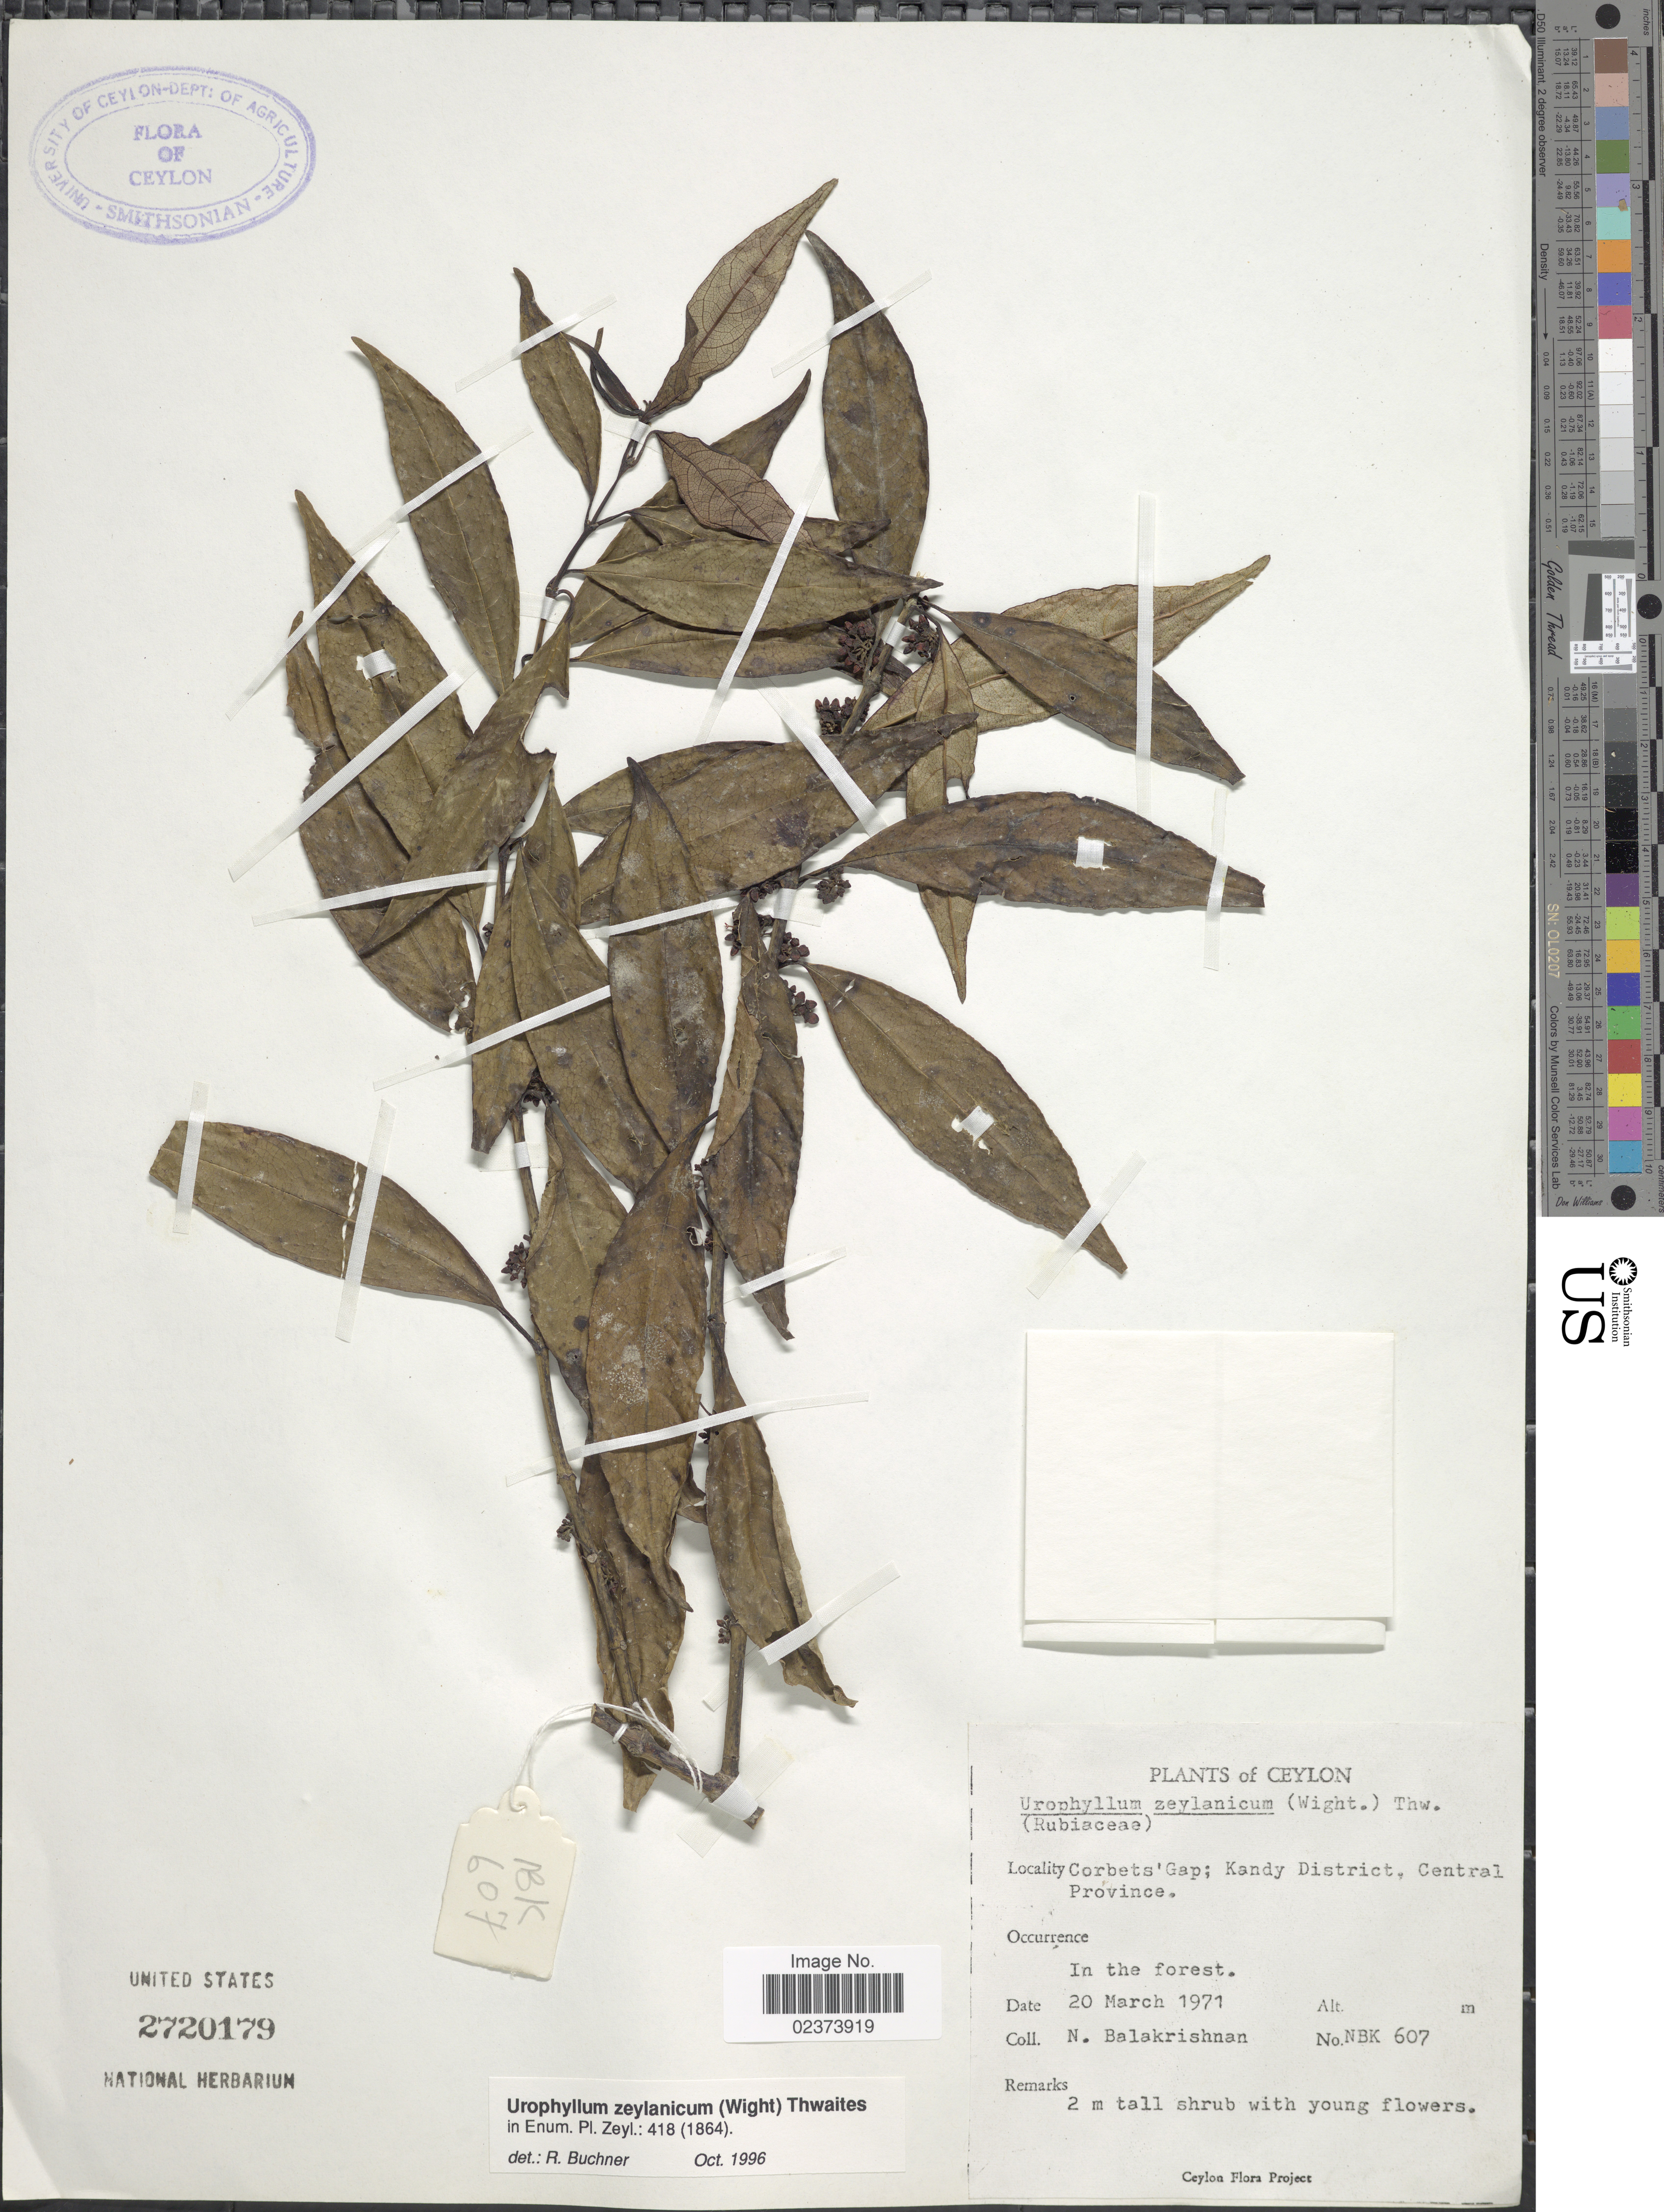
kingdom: Plantae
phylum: Tracheophyta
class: Magnoliopsida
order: Gentianales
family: Rubiaceae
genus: Urophyllum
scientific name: Urophyllum zeylanicum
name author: (Wight) Thwaites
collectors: N. Balakrishnan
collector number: NBK 607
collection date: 1971-03-20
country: Sri Lanka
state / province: Central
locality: Corbet's Gap, Kandy District, Central Province, Ceylon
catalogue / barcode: US 2720179